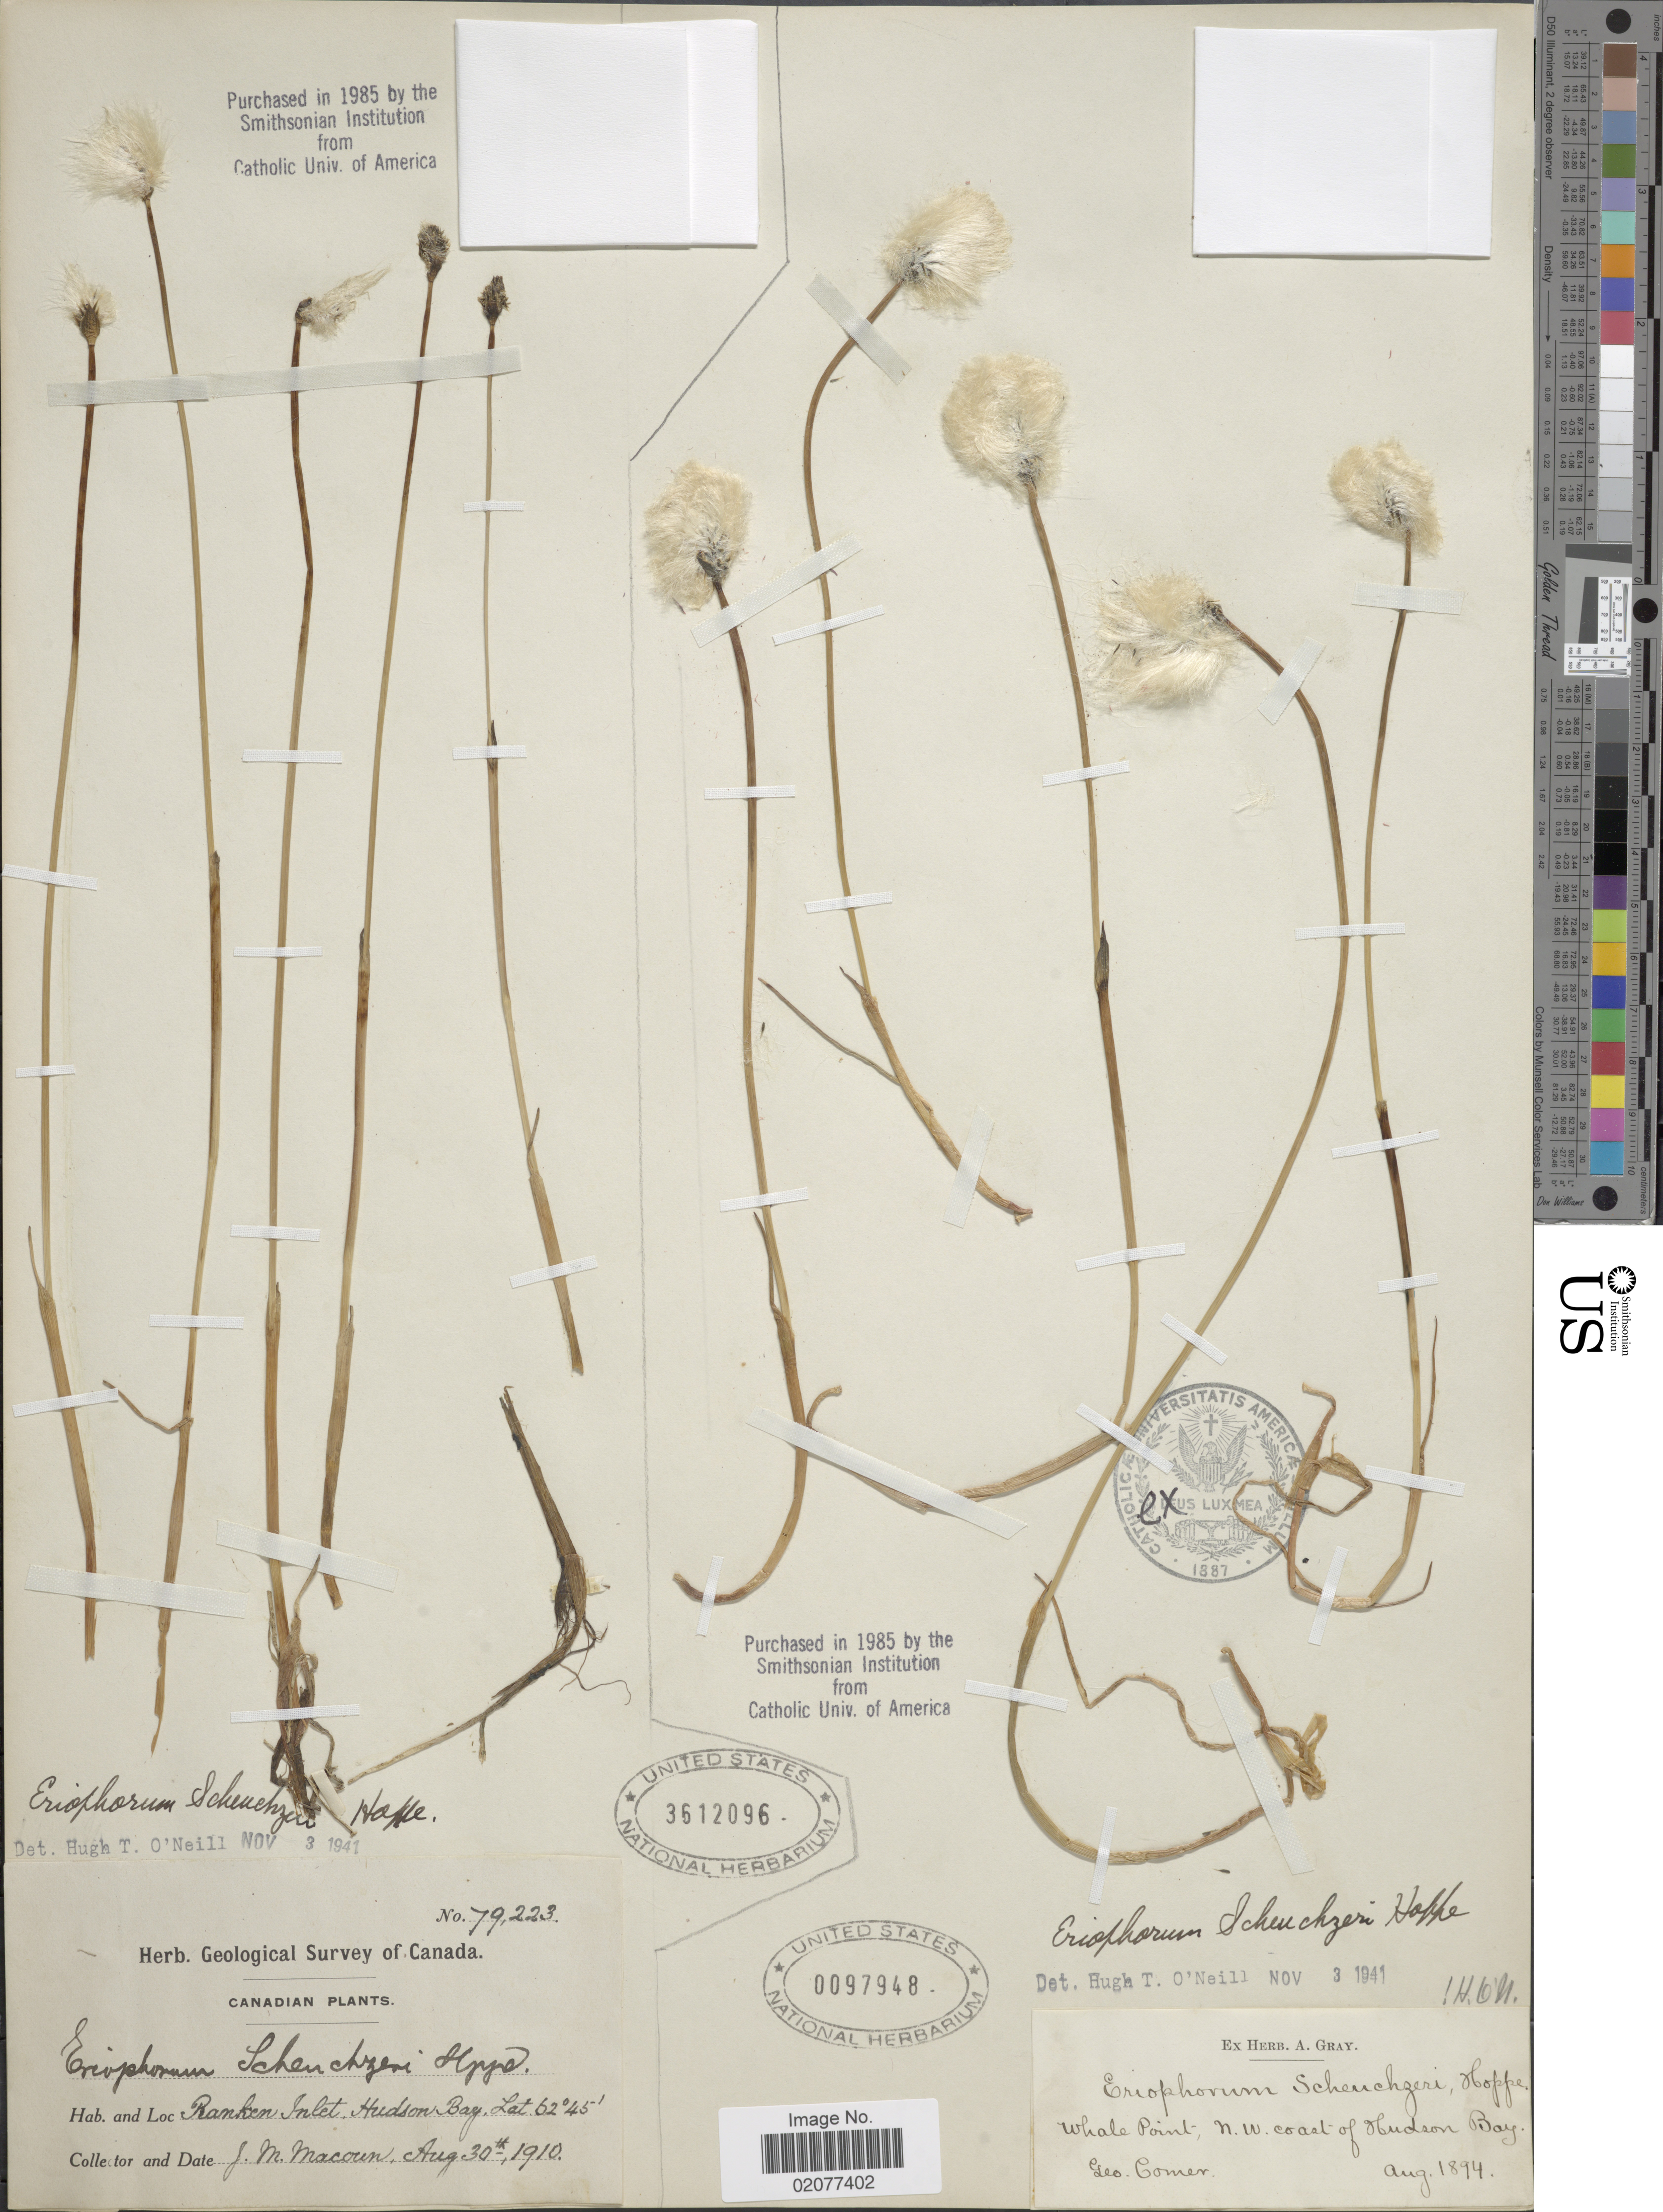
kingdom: Plantae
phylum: Tracheophyta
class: Liliopsida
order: Poales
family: Cyperaceae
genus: Eriophorum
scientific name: Eriophorum scheuchzeri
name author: Hoppe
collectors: G. Comer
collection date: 1894-08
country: Canada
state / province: Saskatchewan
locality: Whale Point, N.W. coast of Hudson Bay.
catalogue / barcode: US 97948-2